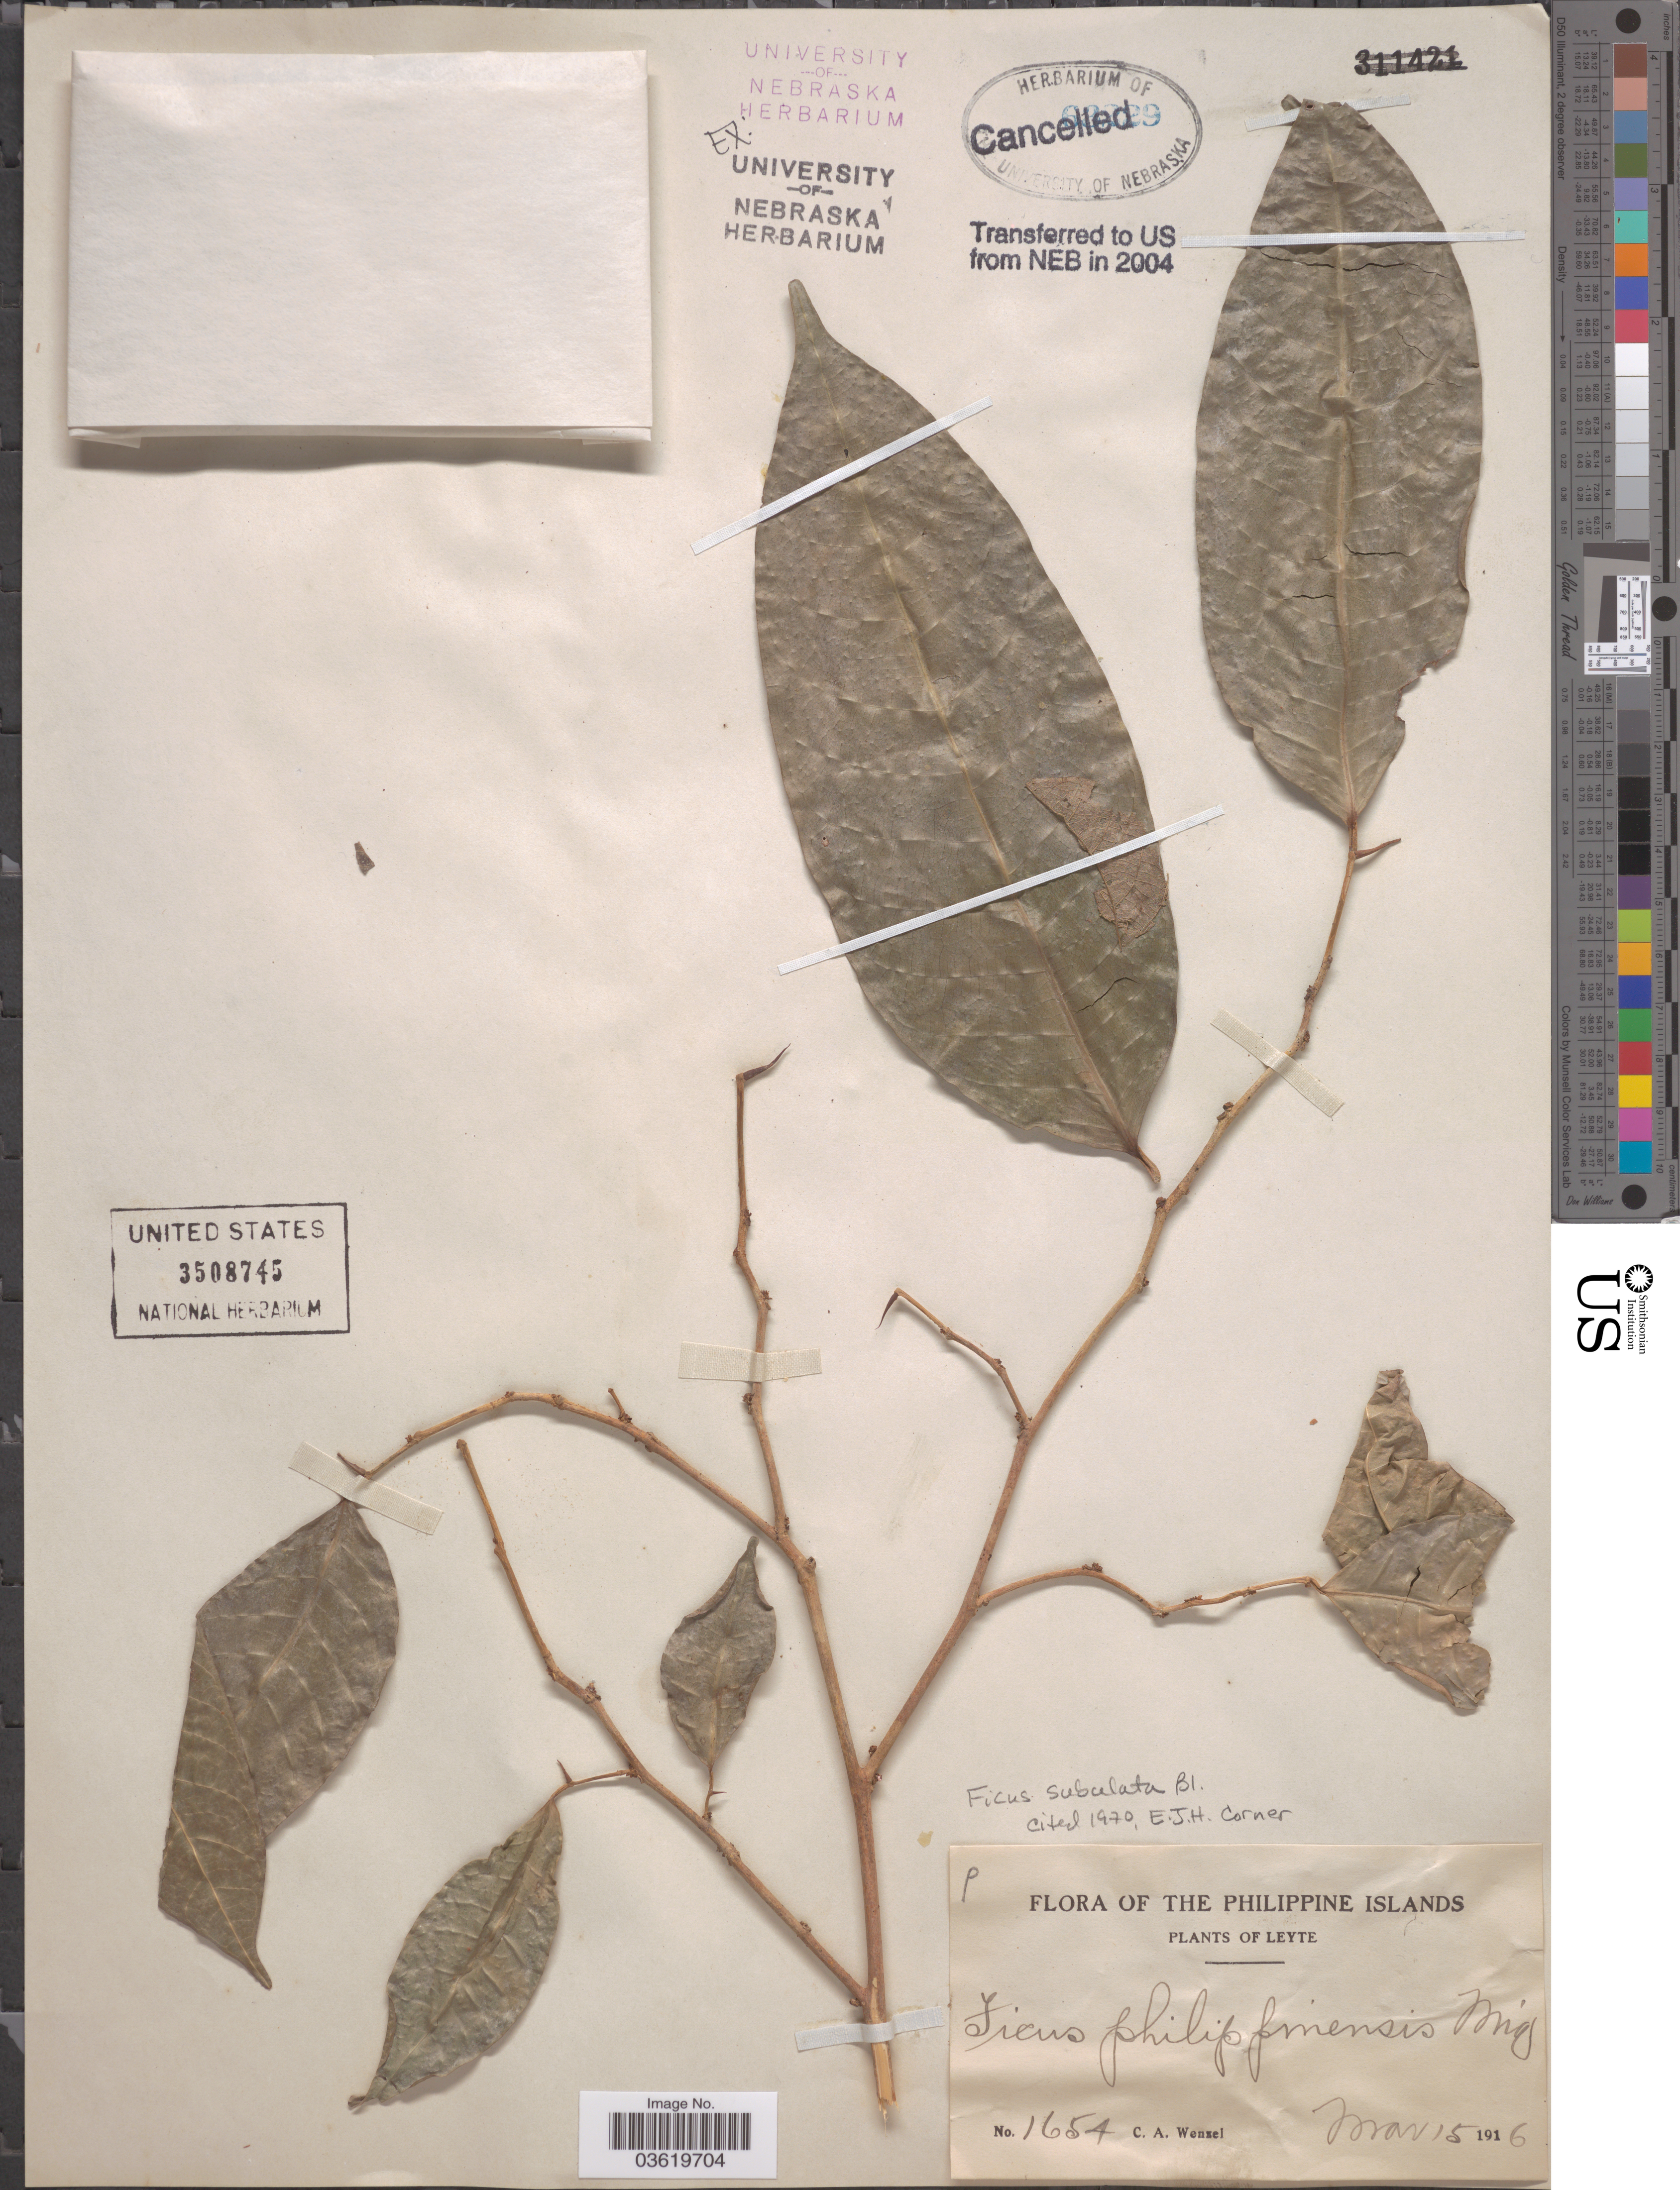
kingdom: Plantae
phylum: Tracheophyta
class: Magnoliopsida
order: Rosales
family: Moraceae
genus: Ficus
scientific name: Ficus subulata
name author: Blume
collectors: C. Wenzel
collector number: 1654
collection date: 1916-03-15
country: Philippines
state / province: Eastern Visayas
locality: Philippine Islands. Leyte.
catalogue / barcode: US 3508745